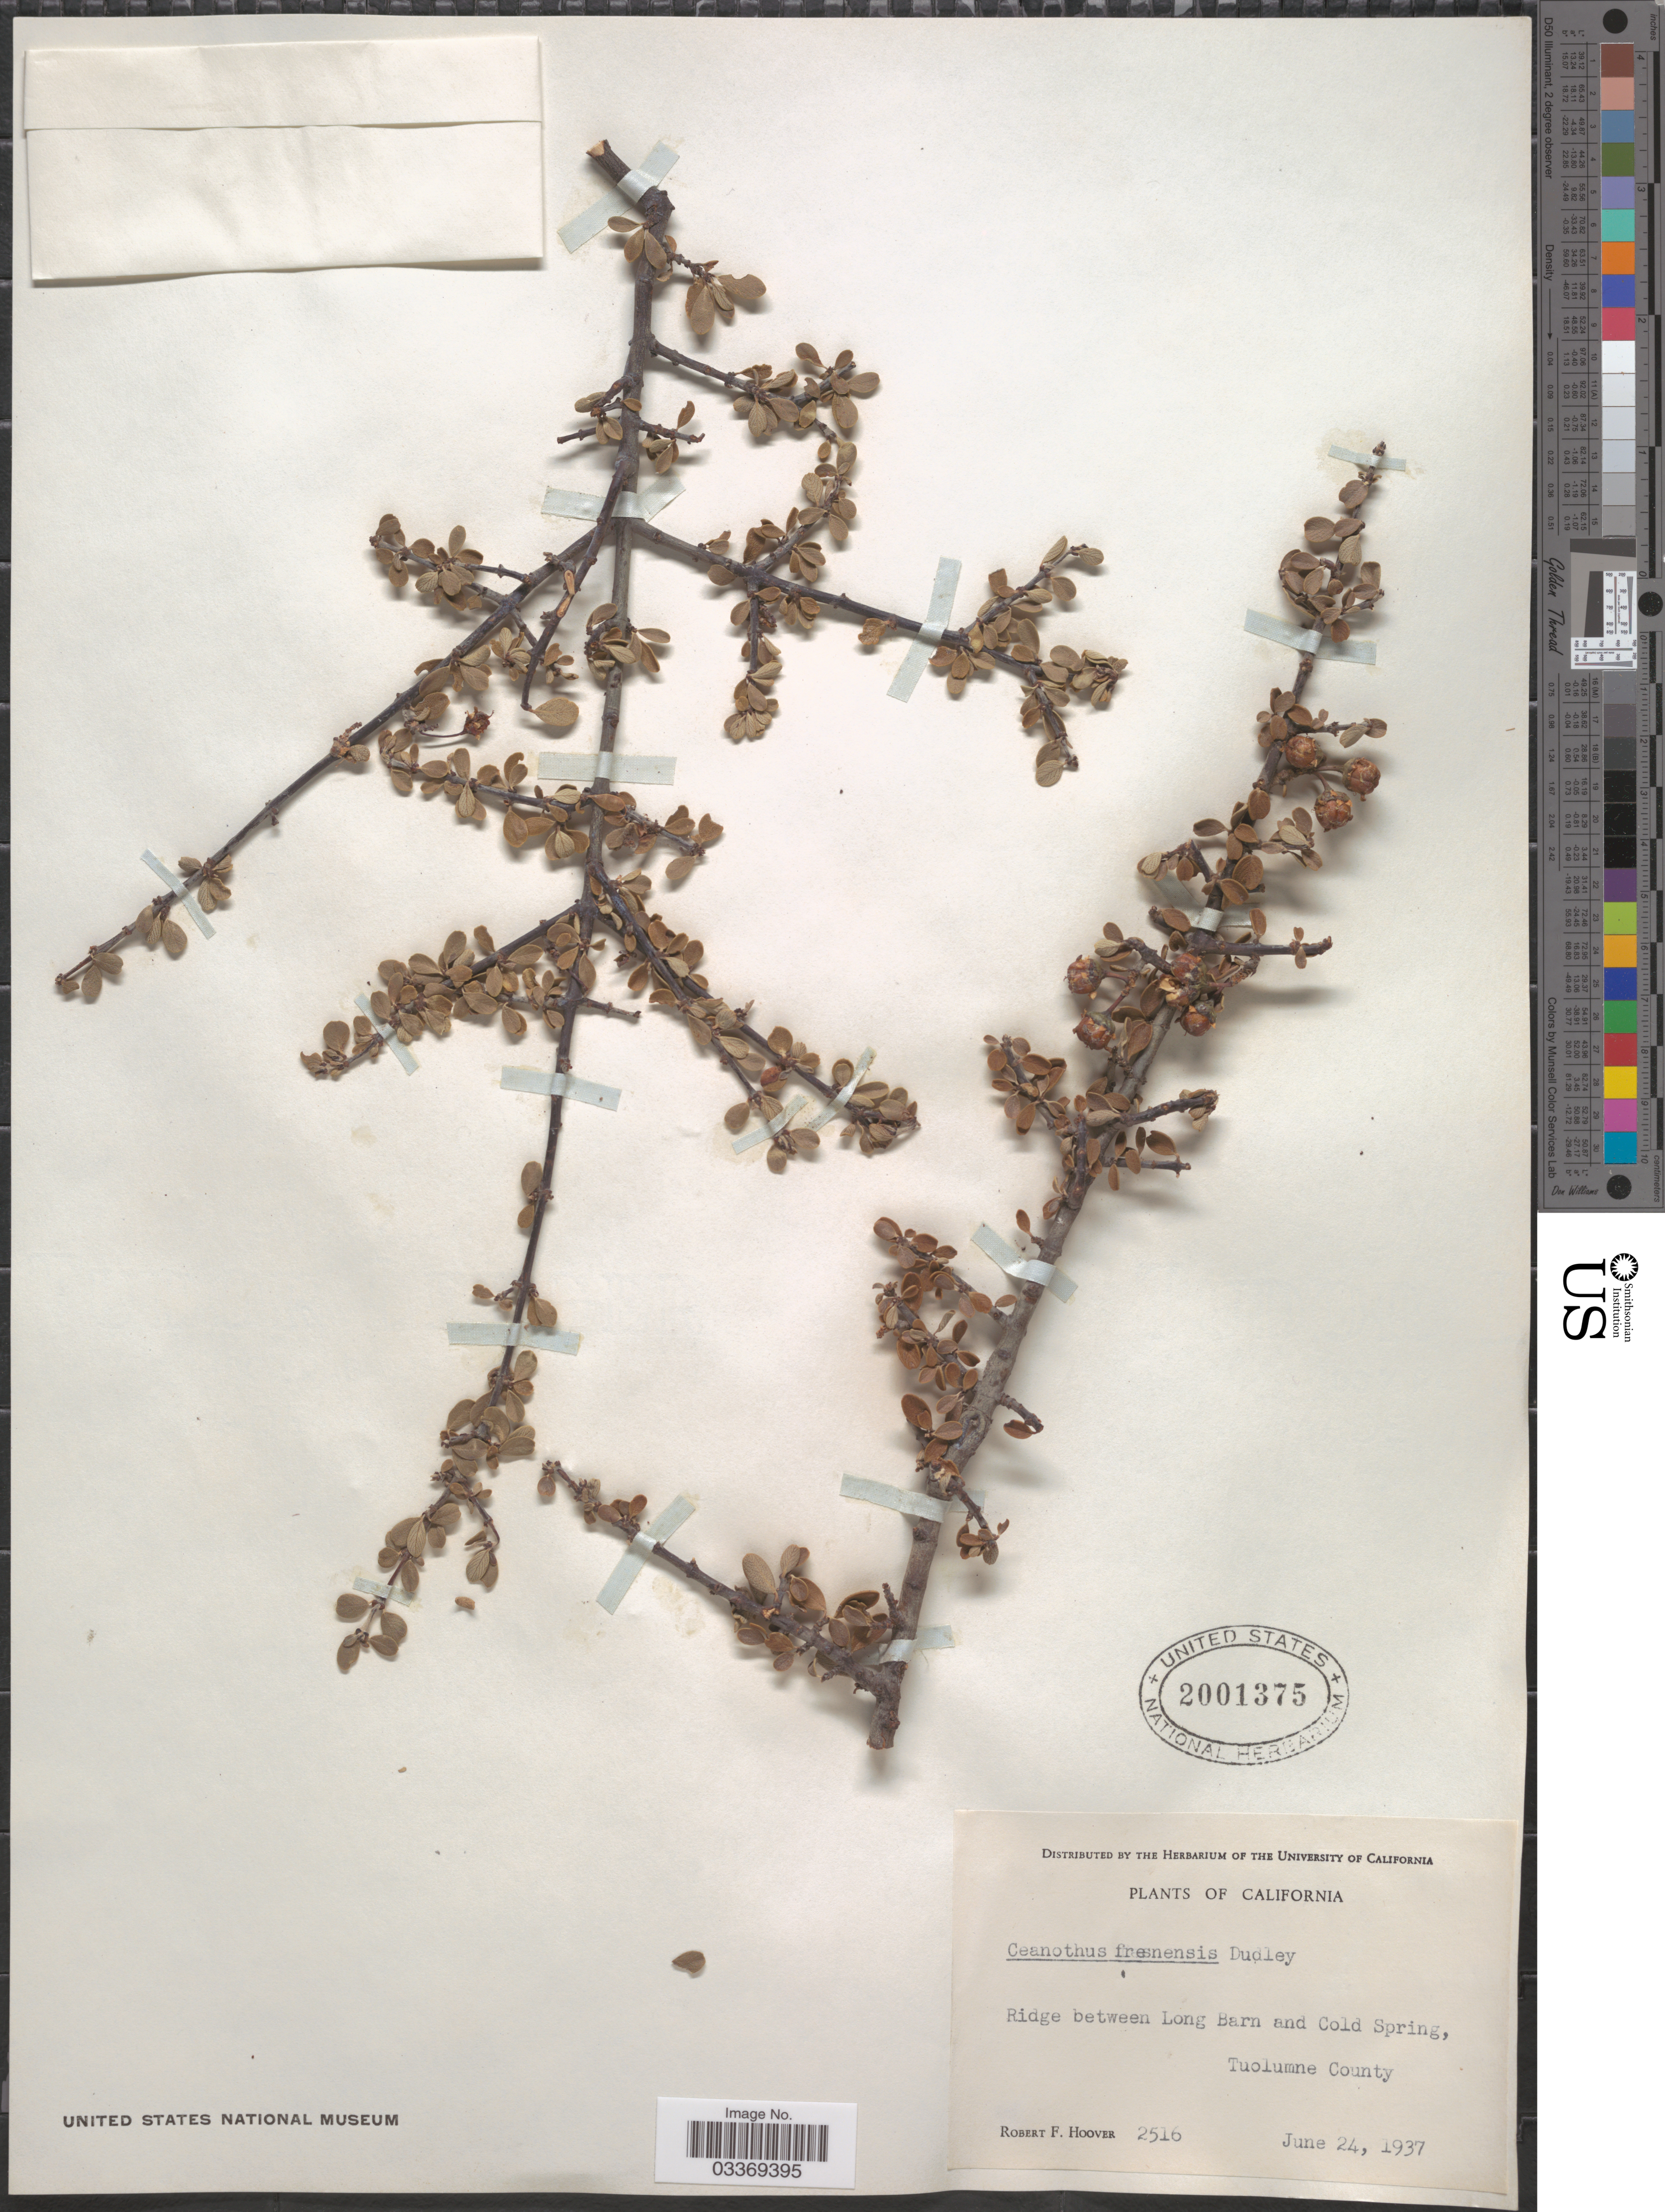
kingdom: Plantae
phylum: Tracheophyta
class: Magnoliopsida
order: Rosales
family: Rhamnaceae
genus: Ceanothus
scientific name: Ceanothus fresnensis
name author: Dudley ex Abrams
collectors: R. F. Hoover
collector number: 2516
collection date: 1937-06-24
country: United States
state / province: California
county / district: Tuolumne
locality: Ridge between Long Barn and Cold Springs, Tuolumne County.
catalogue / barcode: US 2001375